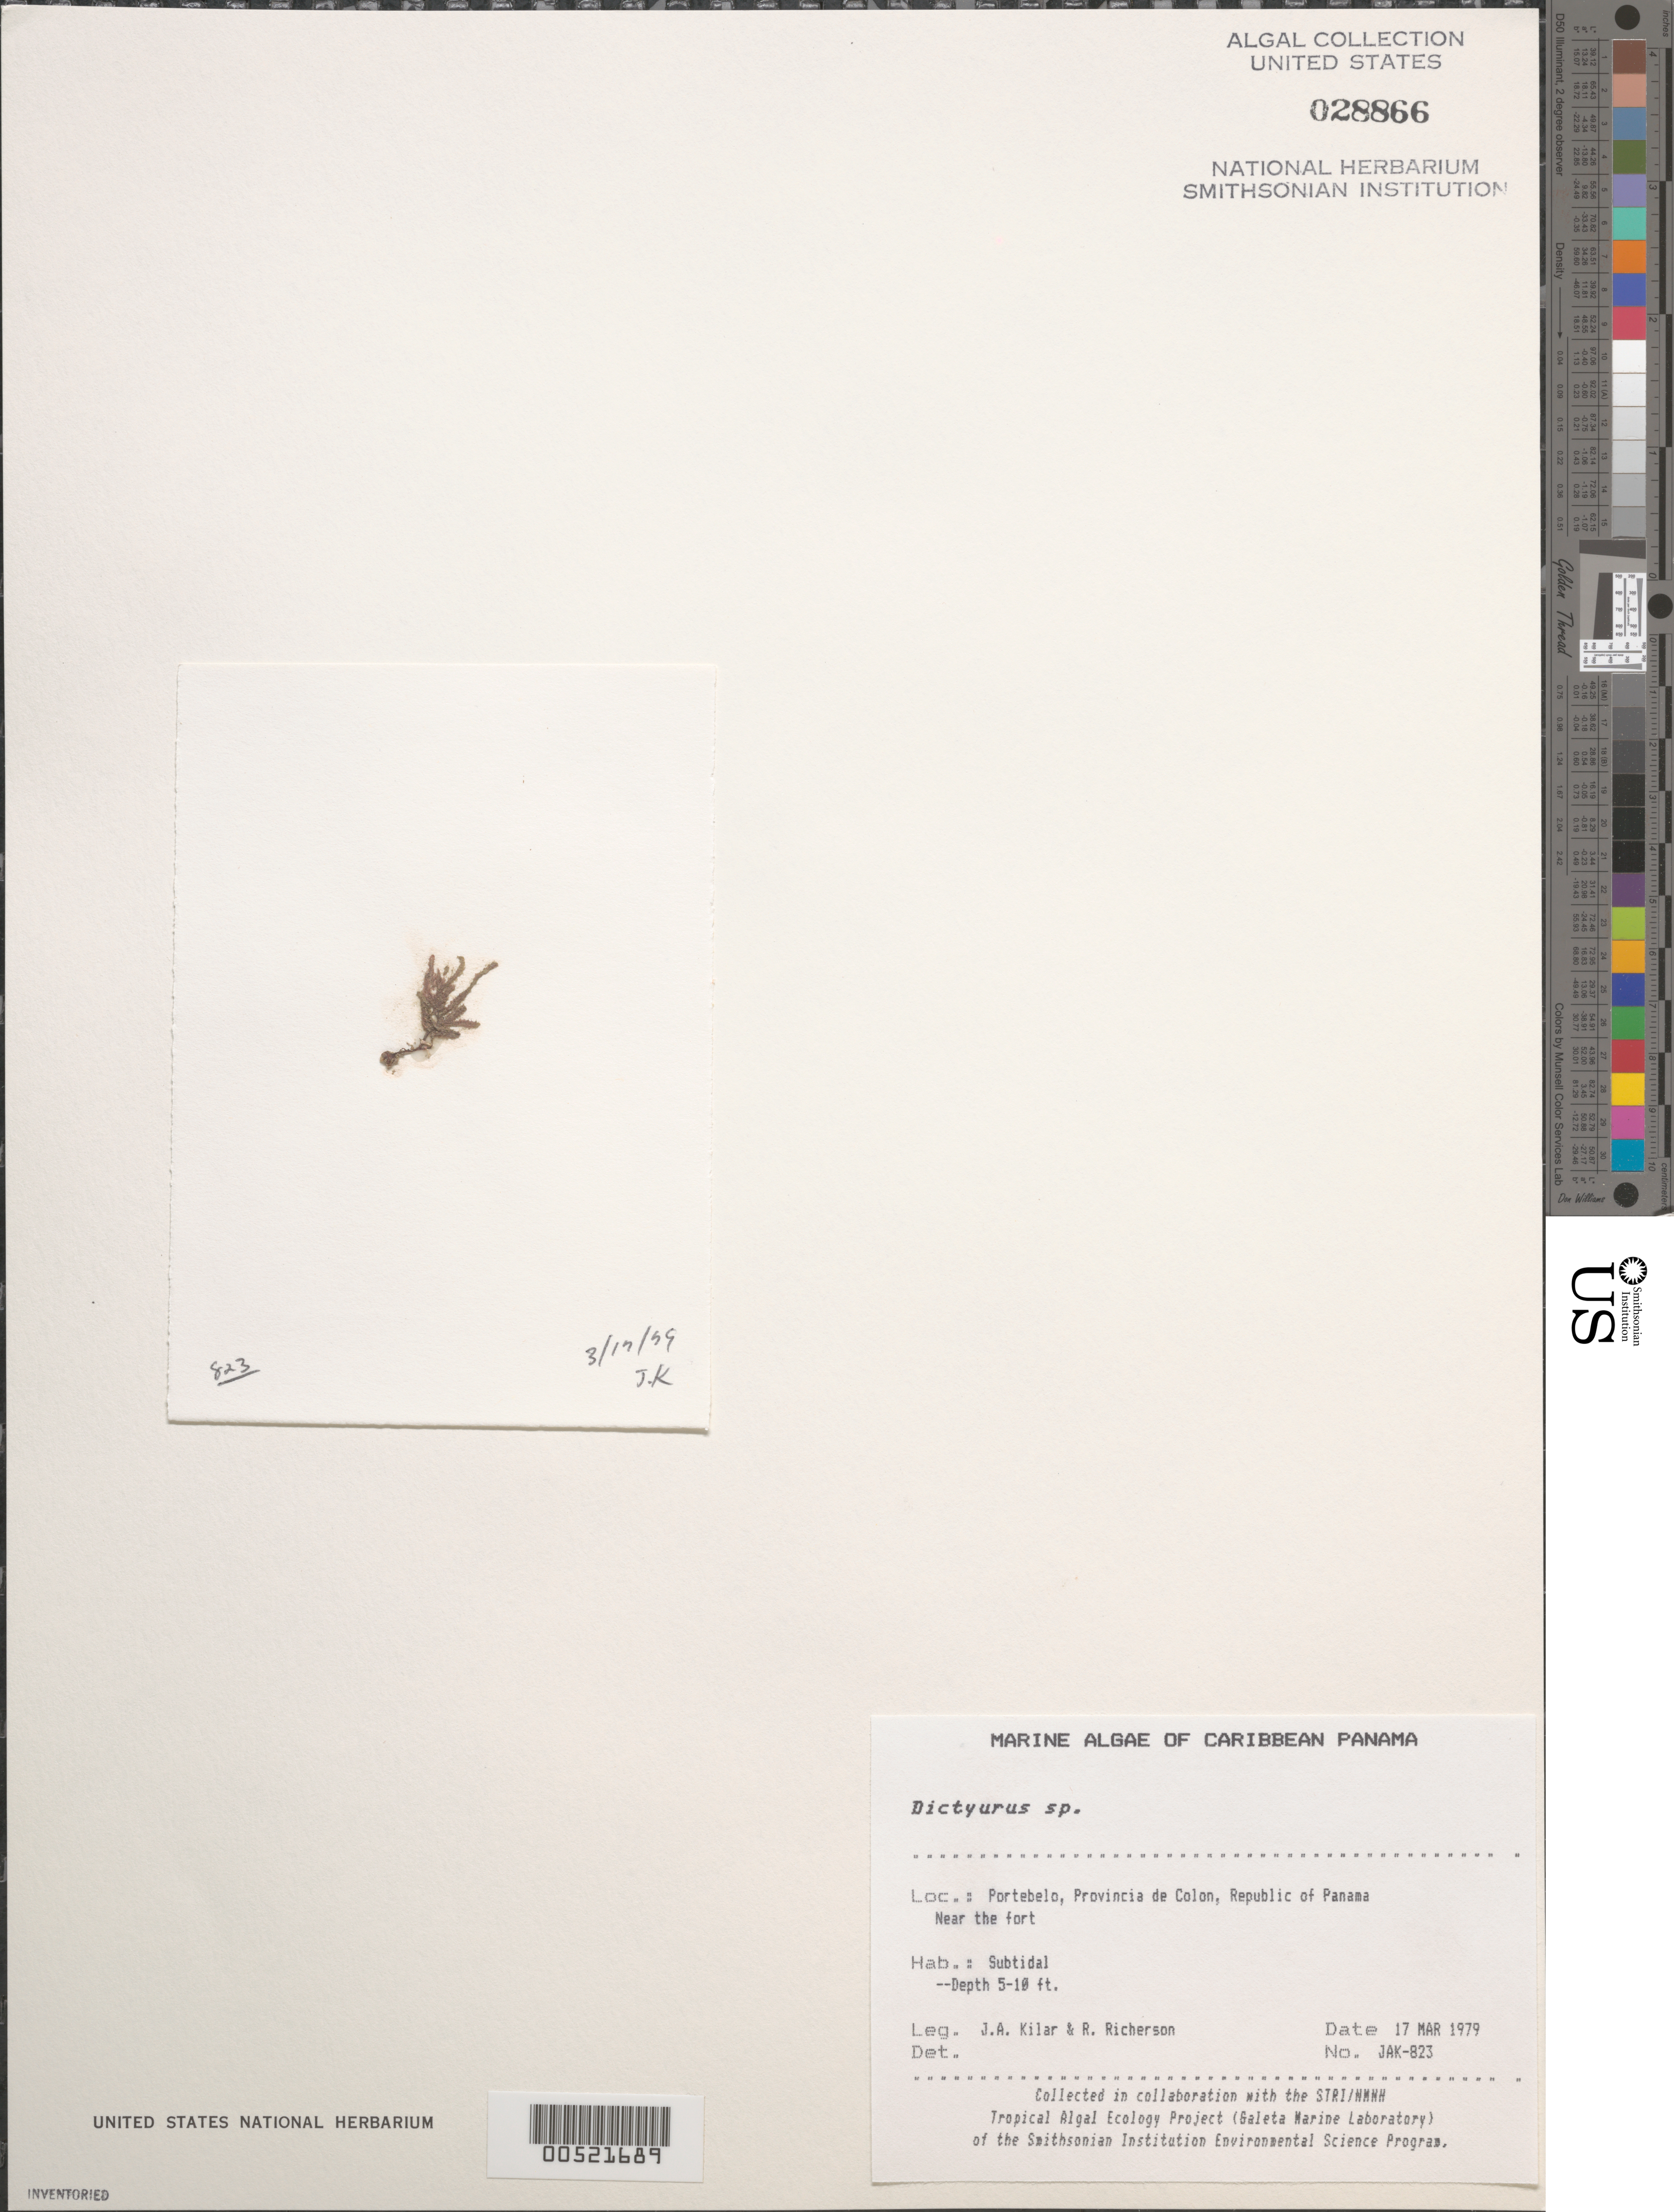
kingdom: Plantae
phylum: Rhodophyta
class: Florideophyceae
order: Ceramiales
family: Dasyaceae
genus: Dictyurus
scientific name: Dictyurus sp.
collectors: J. A. Kilar & R. Richerson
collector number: JAK-823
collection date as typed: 17 Mar 1979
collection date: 1979-03-17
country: Panama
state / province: Colón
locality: Portebelo, near the Fort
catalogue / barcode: US 28866